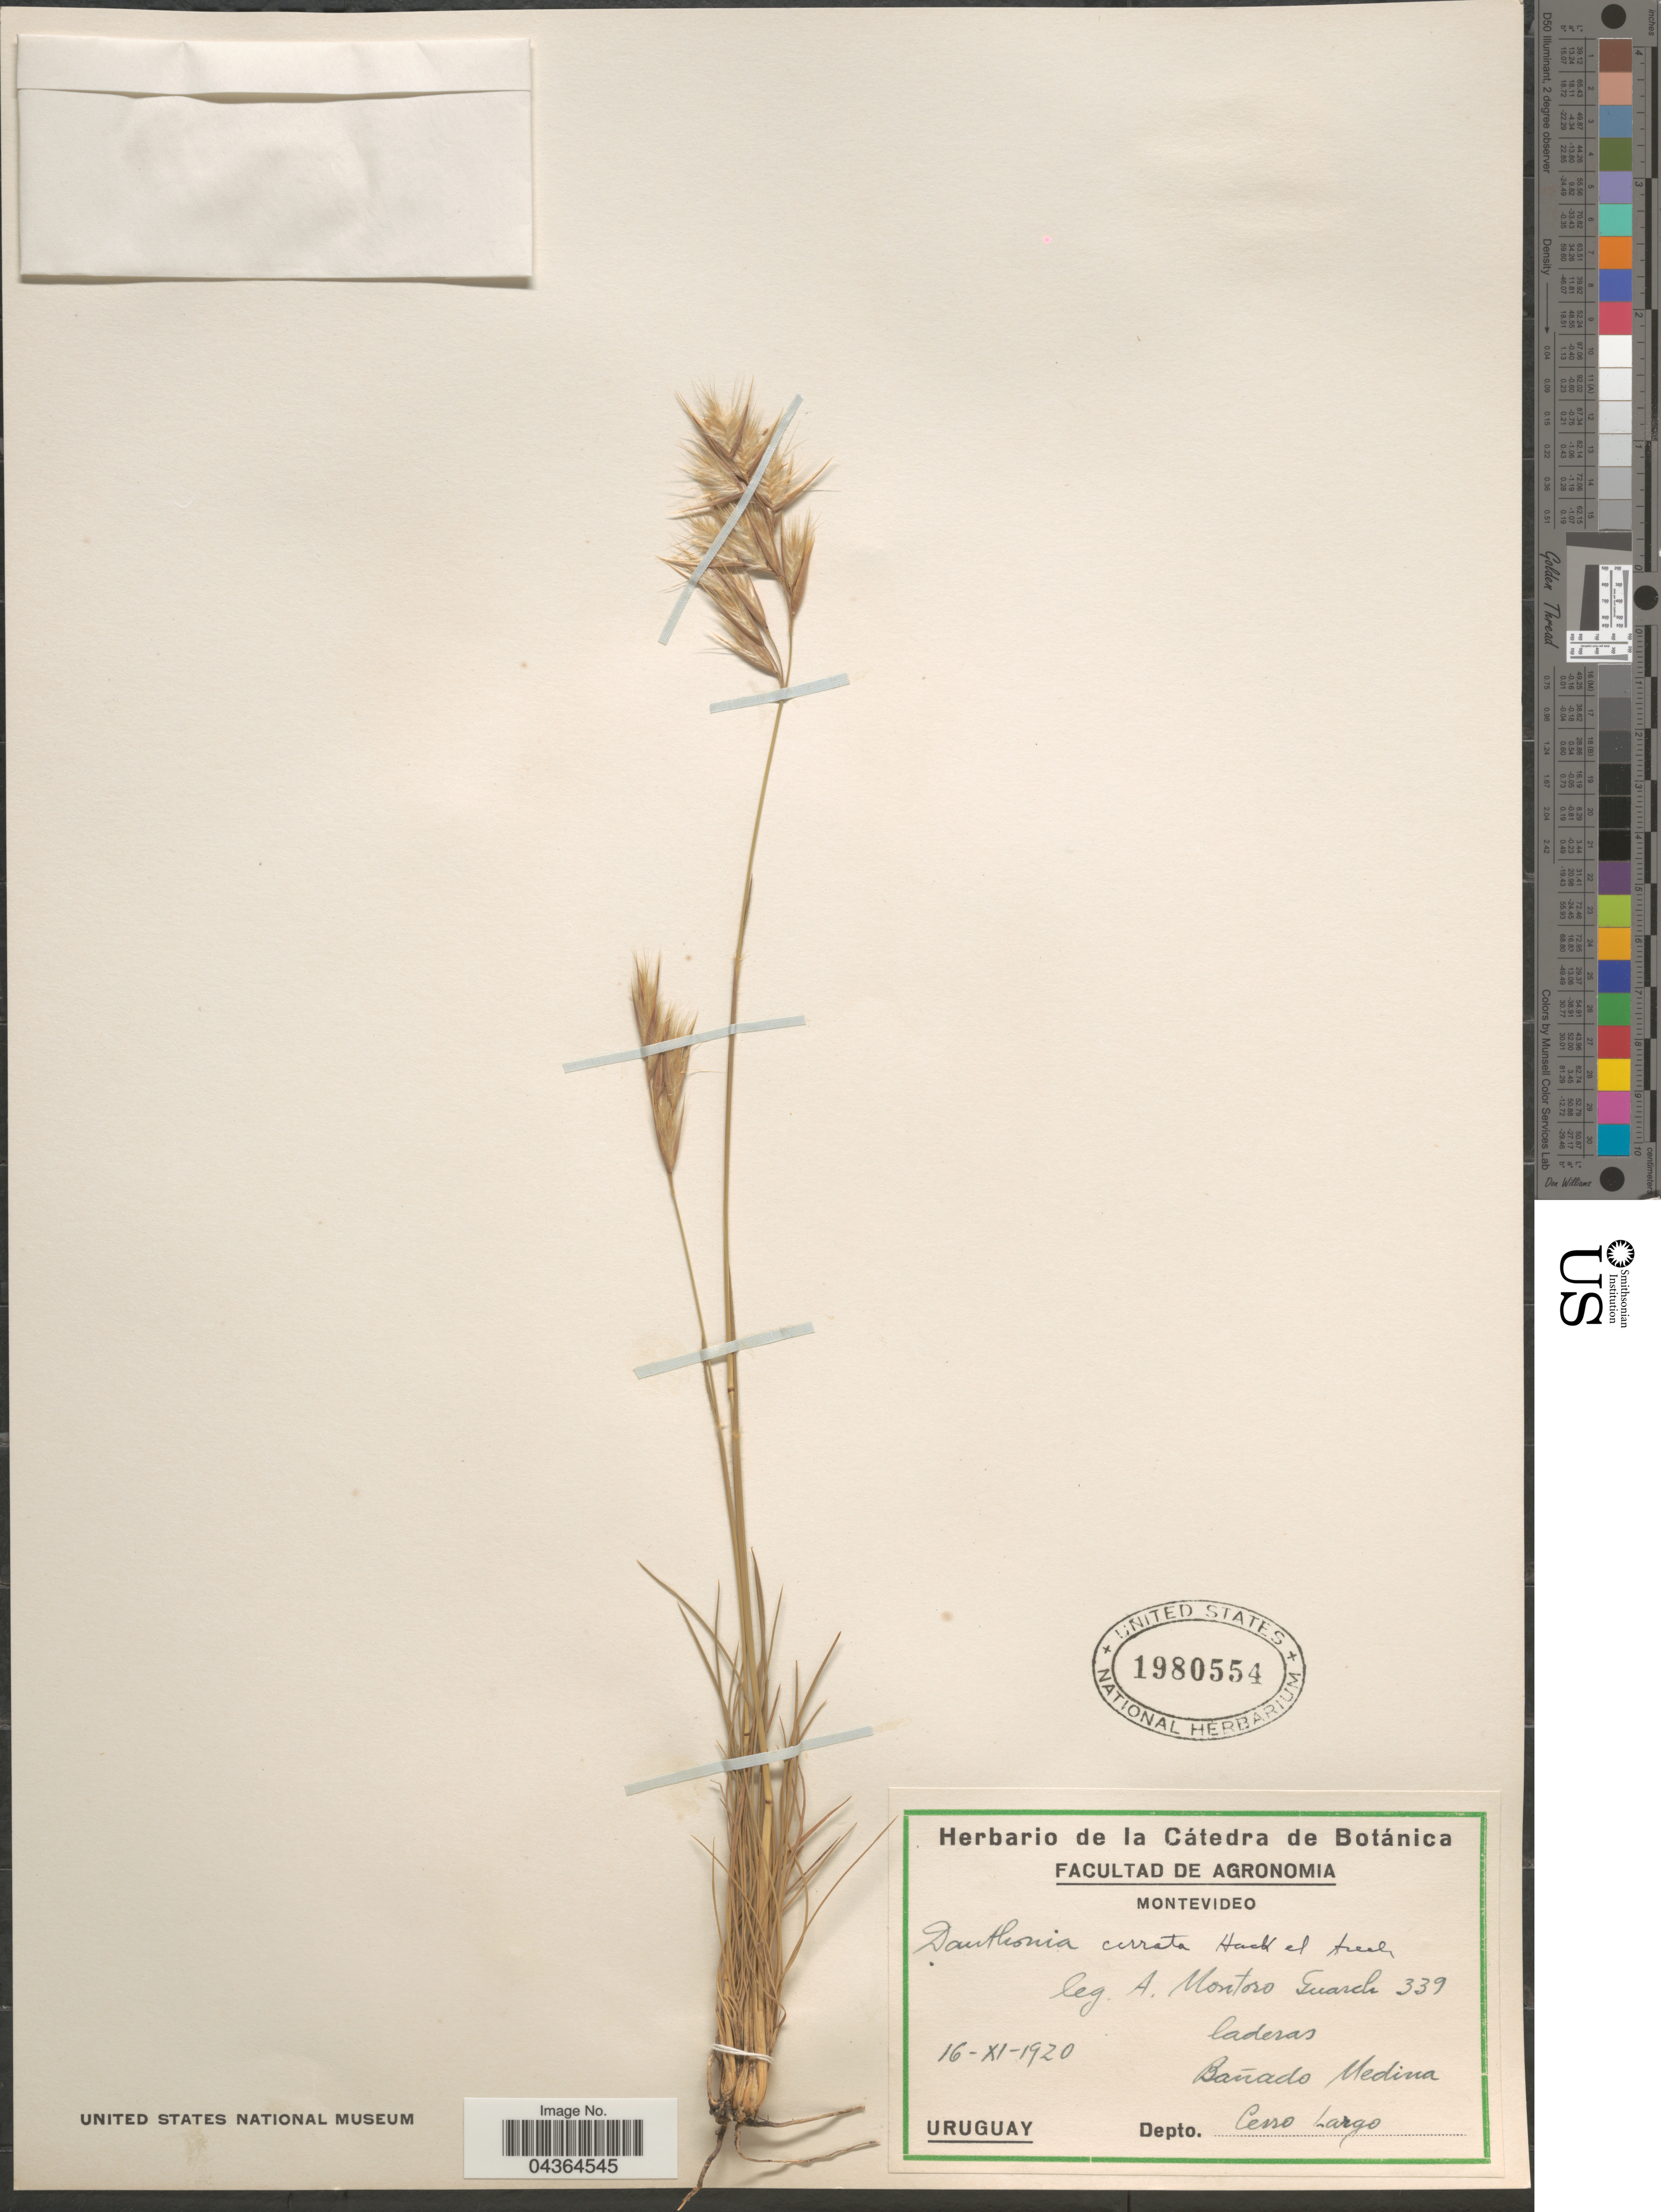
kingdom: Plantae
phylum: Tracheophyta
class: Liliopsida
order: Poales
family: Poaceae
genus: Danthonia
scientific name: Danthonia cirrata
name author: Hack. & Arechav.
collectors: A. Guarch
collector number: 339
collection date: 1920-11-16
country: Uruguay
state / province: Cerro Largo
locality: Laderas Bañado Medina. Depto. Cerro Largo.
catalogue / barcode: US 1980554